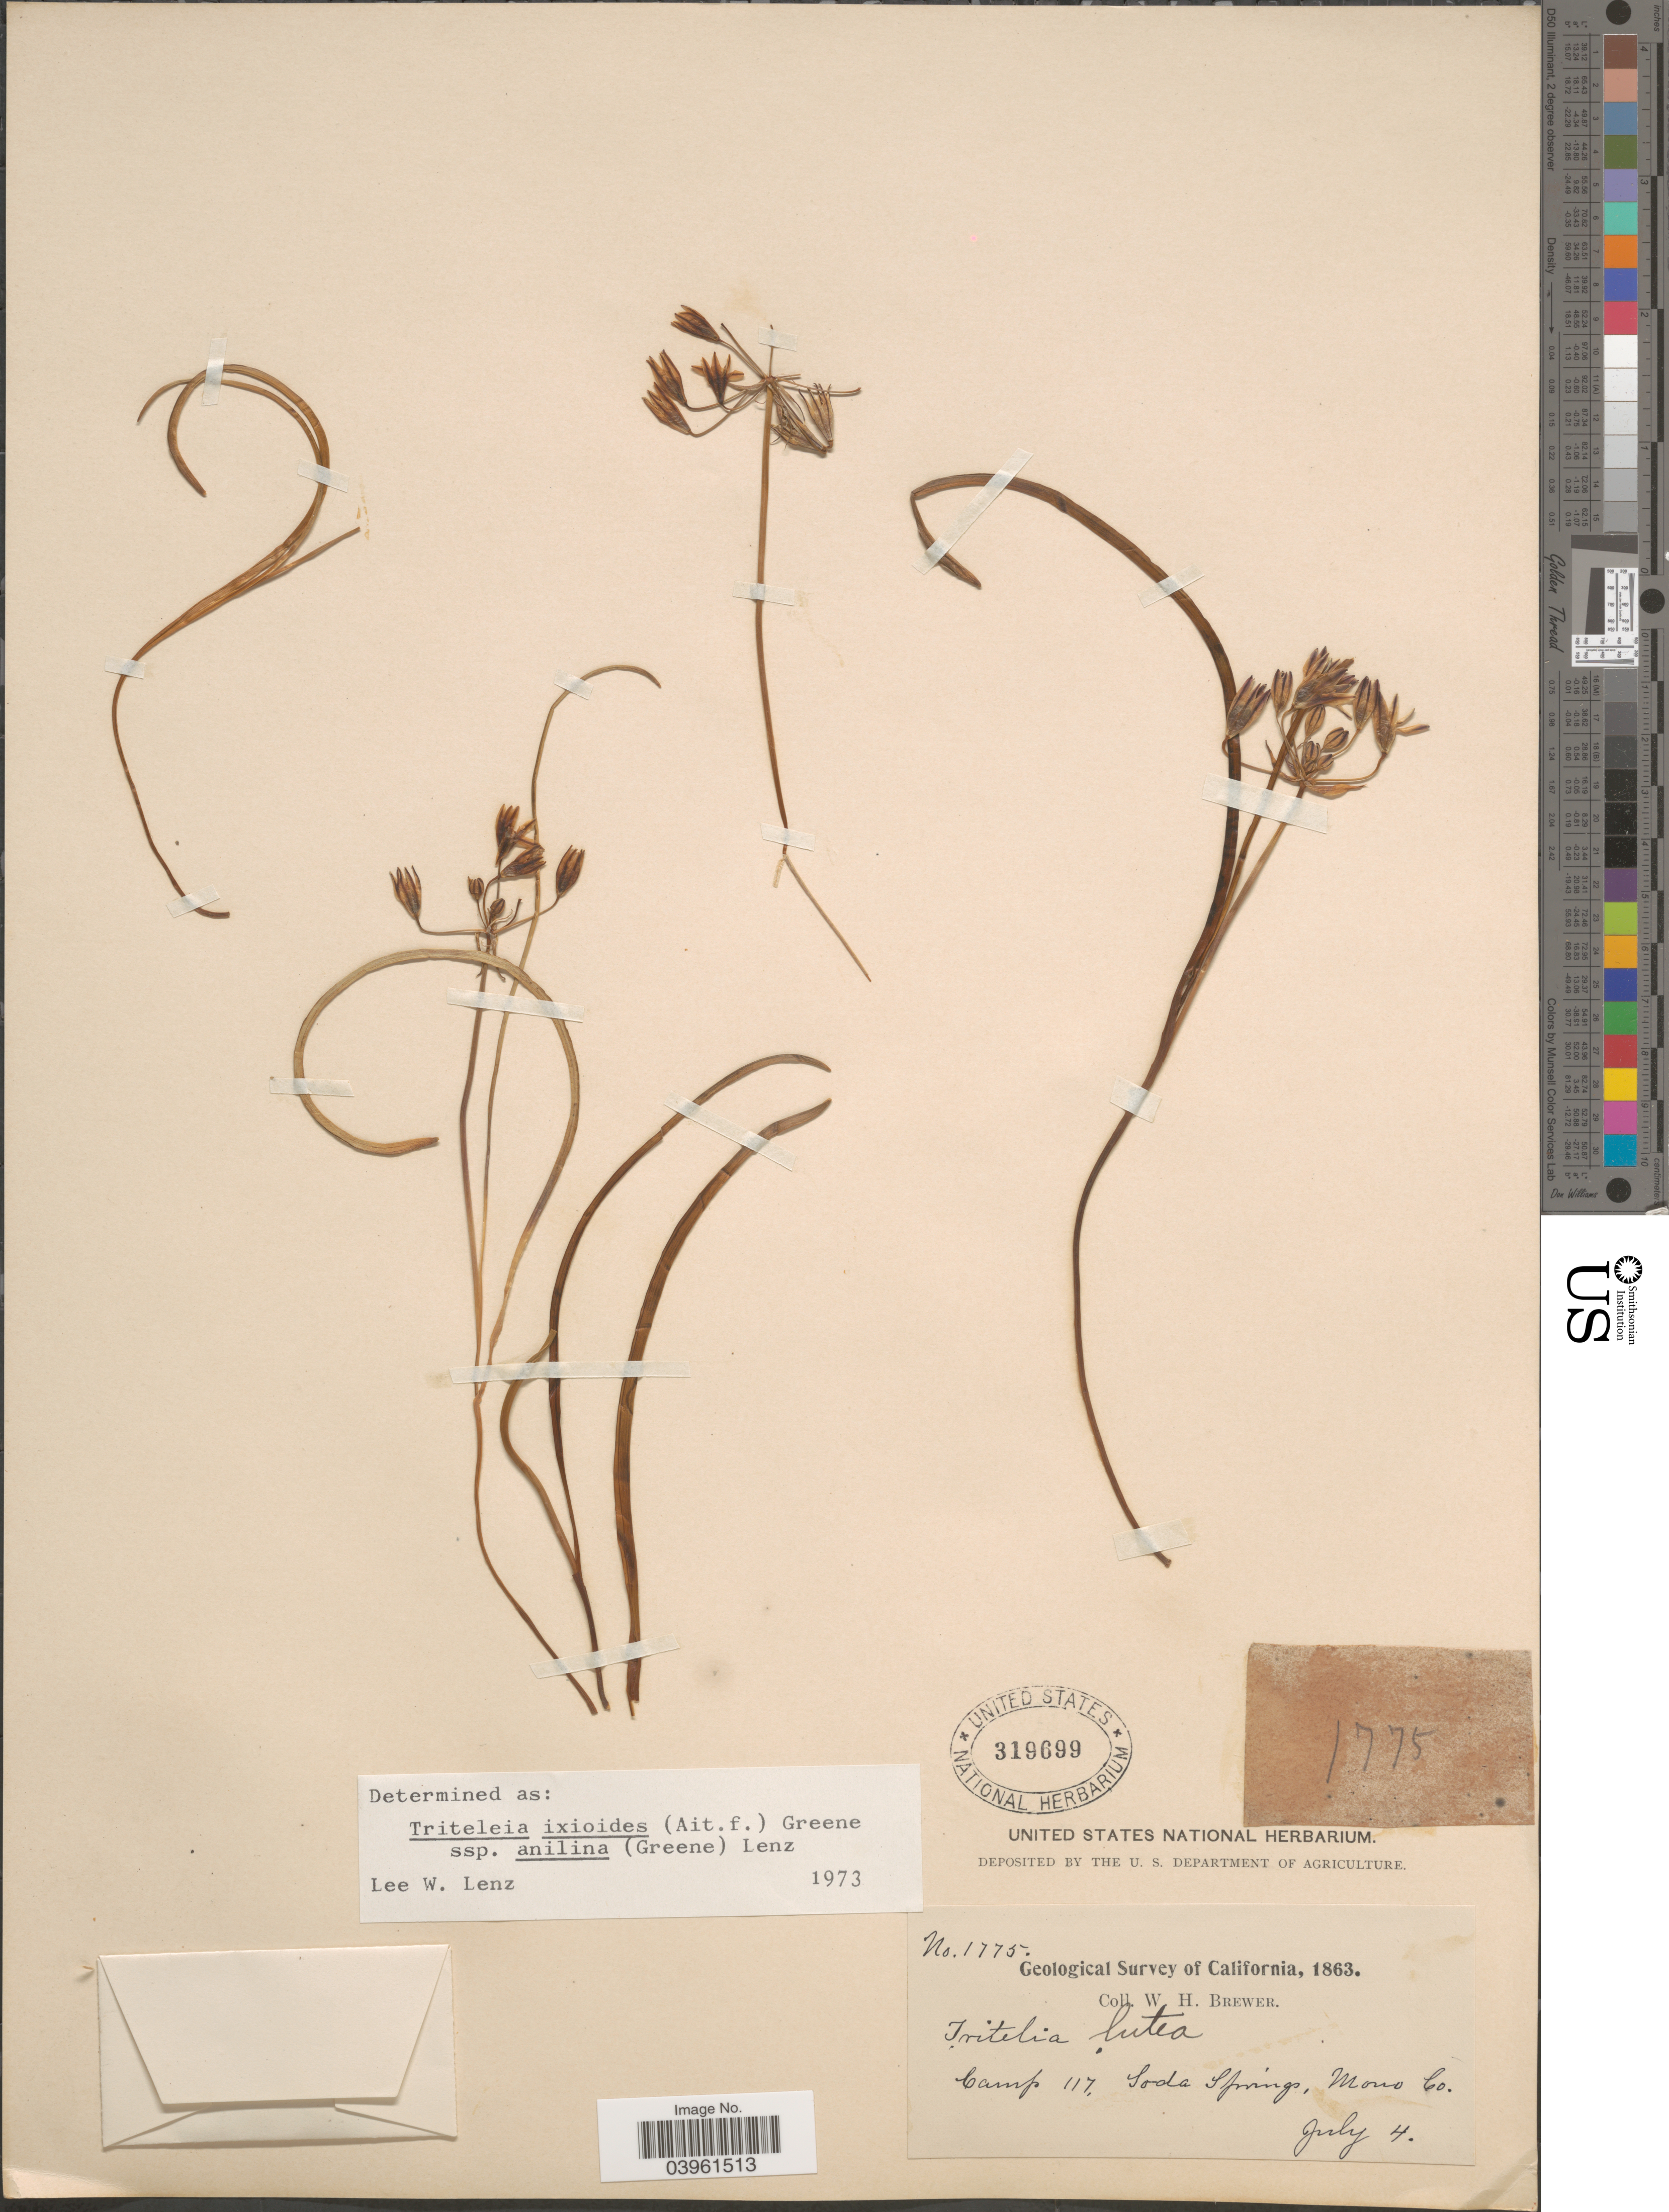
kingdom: Plantae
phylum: Tracheophyta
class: Liliopsida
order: Asparagales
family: Asparagaceae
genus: Triteleia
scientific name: Triteleia ixioides subsp. anilina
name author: (Greene) L.W. Lenz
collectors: W. H. Brewer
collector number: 1775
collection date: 1863-07-04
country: United States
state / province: California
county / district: Mono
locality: Camp 117, Soda Springs, Mono Co.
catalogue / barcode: US 319699